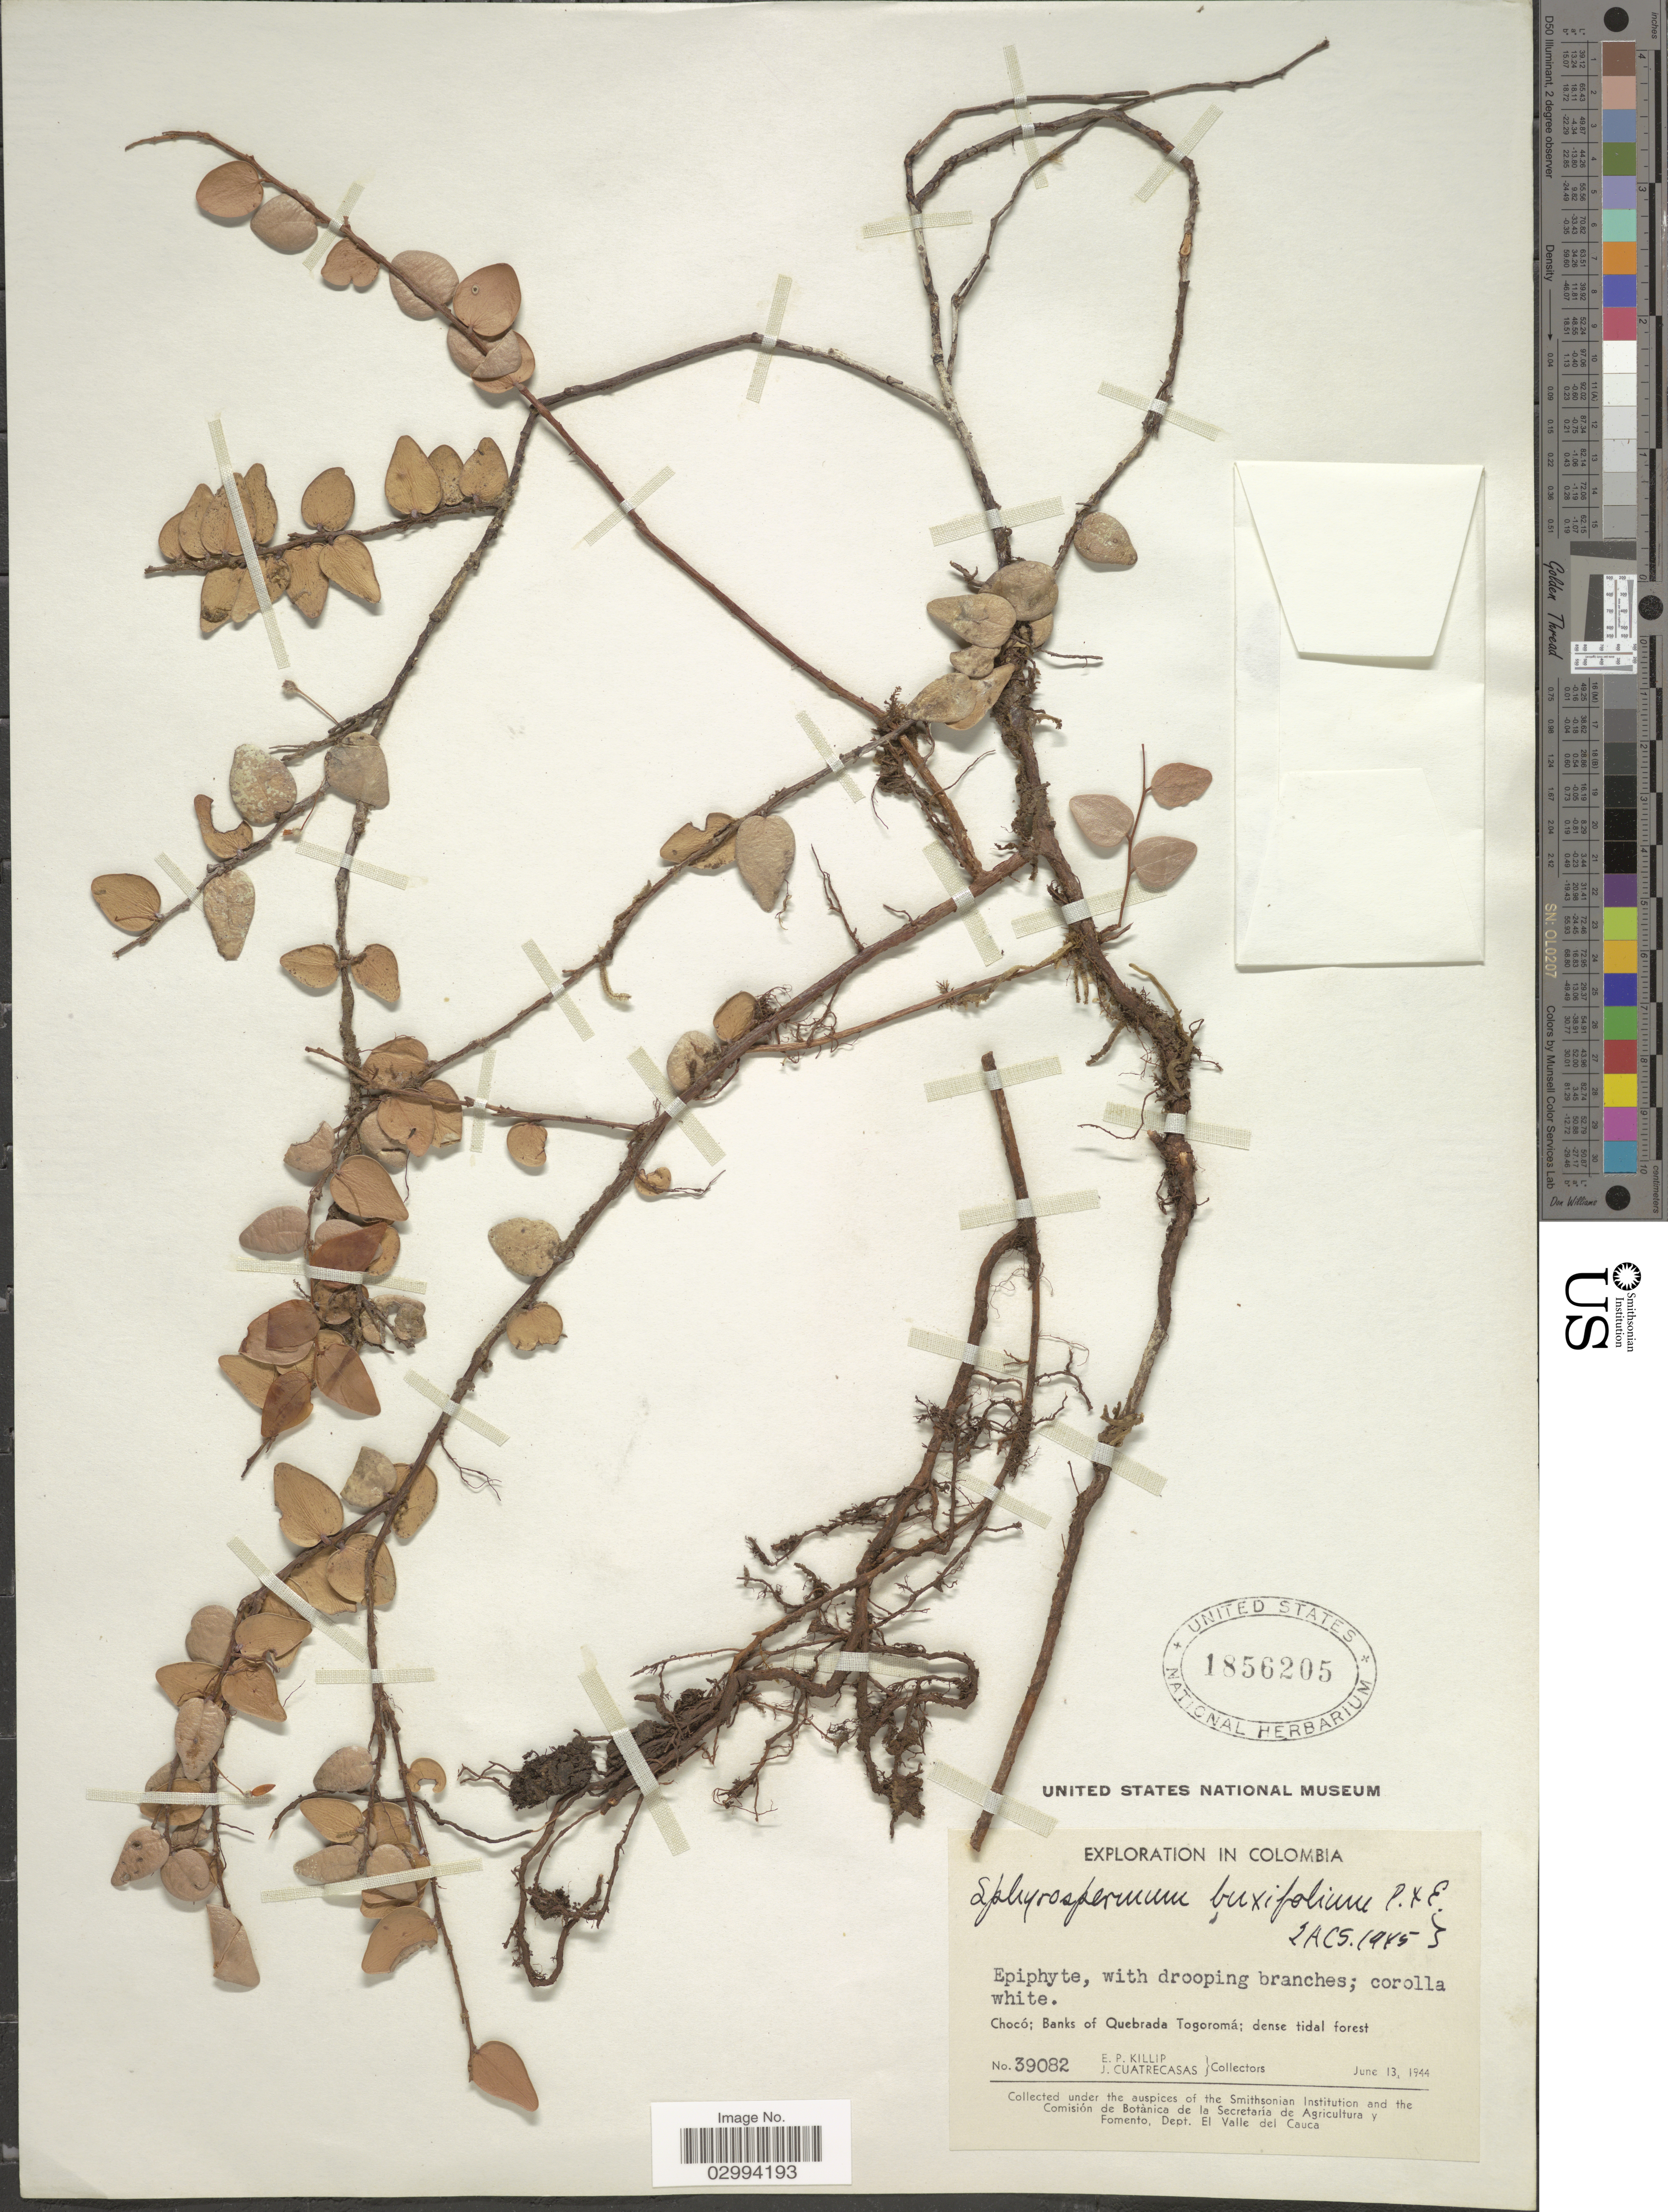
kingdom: Plantae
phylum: Tracheophyta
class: Magnoliopsida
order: Ericales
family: Ericaceae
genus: Sphyrospermum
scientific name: Sphyrospermum buxifolium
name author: Poepp. & Endl.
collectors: E. P. Killip & J. Cuatrecasas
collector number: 39082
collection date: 1944-06-13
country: Colombia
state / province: Chocó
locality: Banks of Quebrada Togoromá.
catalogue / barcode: US 1856205